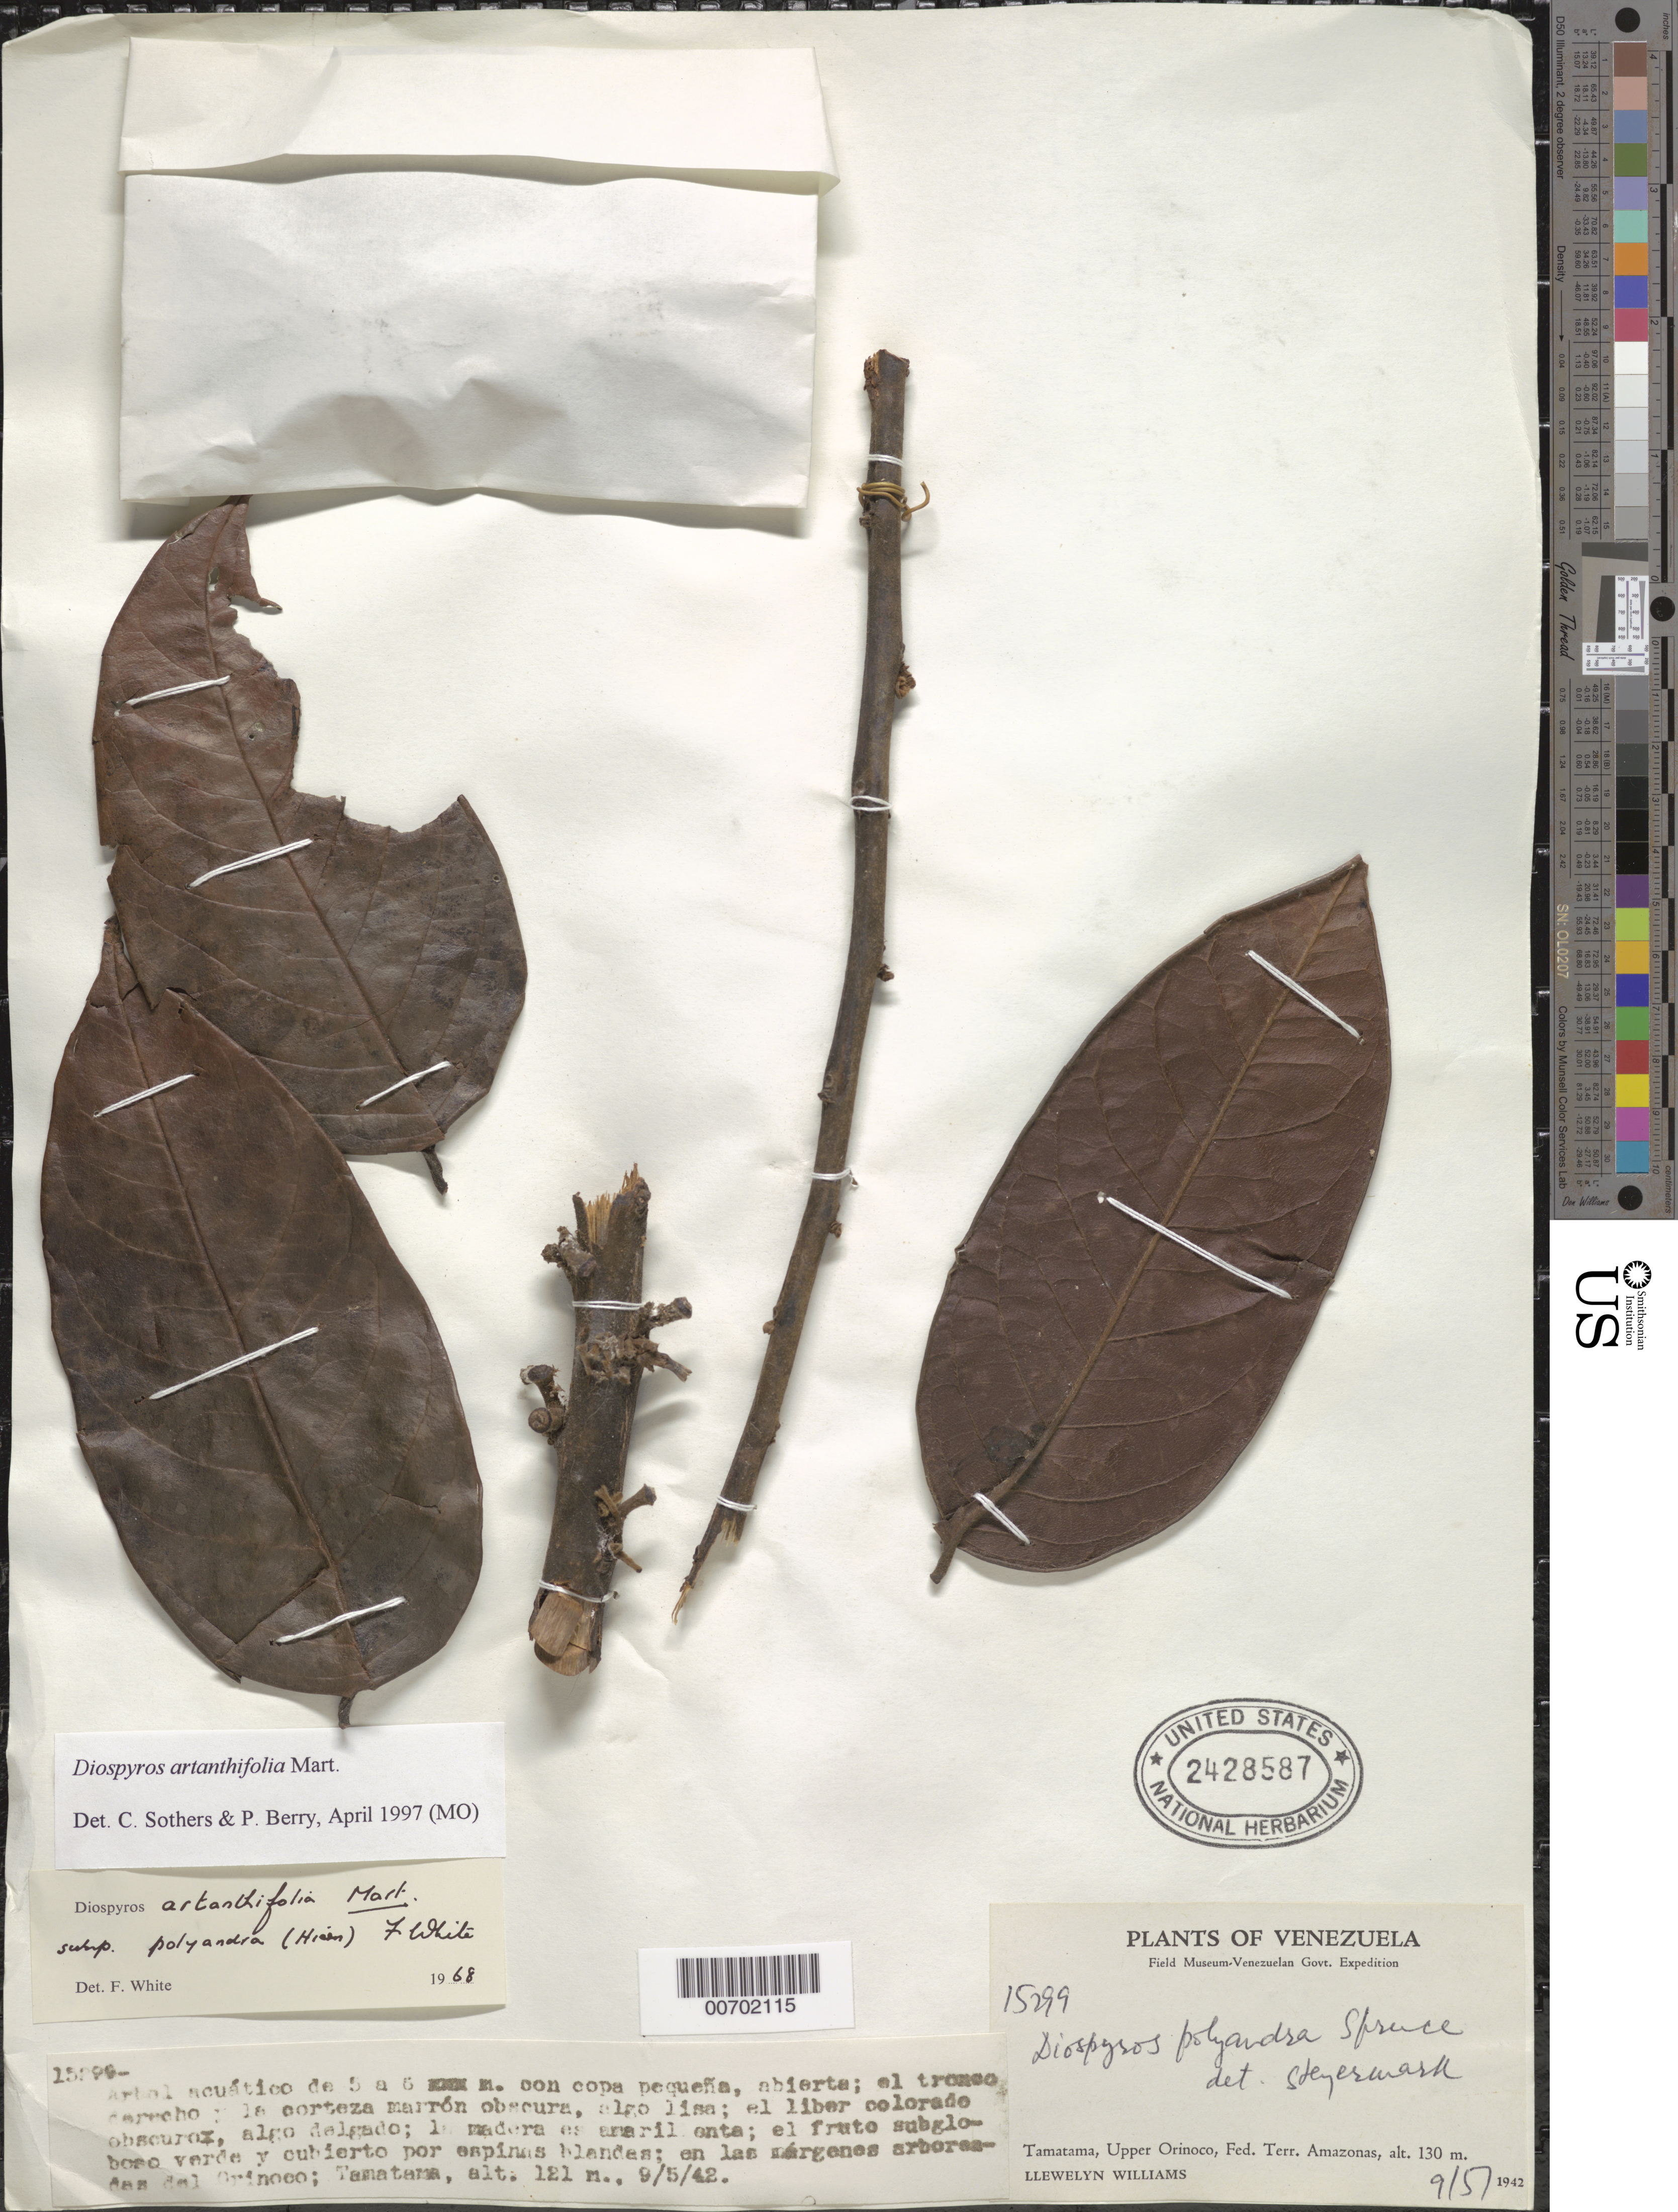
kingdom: Plantae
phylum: Tracheophyta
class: Magnoliopsida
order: Ericales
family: Ebenaceae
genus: Diospyros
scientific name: Diospyros artanthifolia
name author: Mart. ex Miq.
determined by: Berry, P. E.; Sothers, C. A.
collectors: Ll. Williams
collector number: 15299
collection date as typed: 9-May-42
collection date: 1942-05-09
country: Venezuela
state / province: Amazonas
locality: Tamatama, Alto Río Orinoco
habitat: Along river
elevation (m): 121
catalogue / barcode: US 2428587